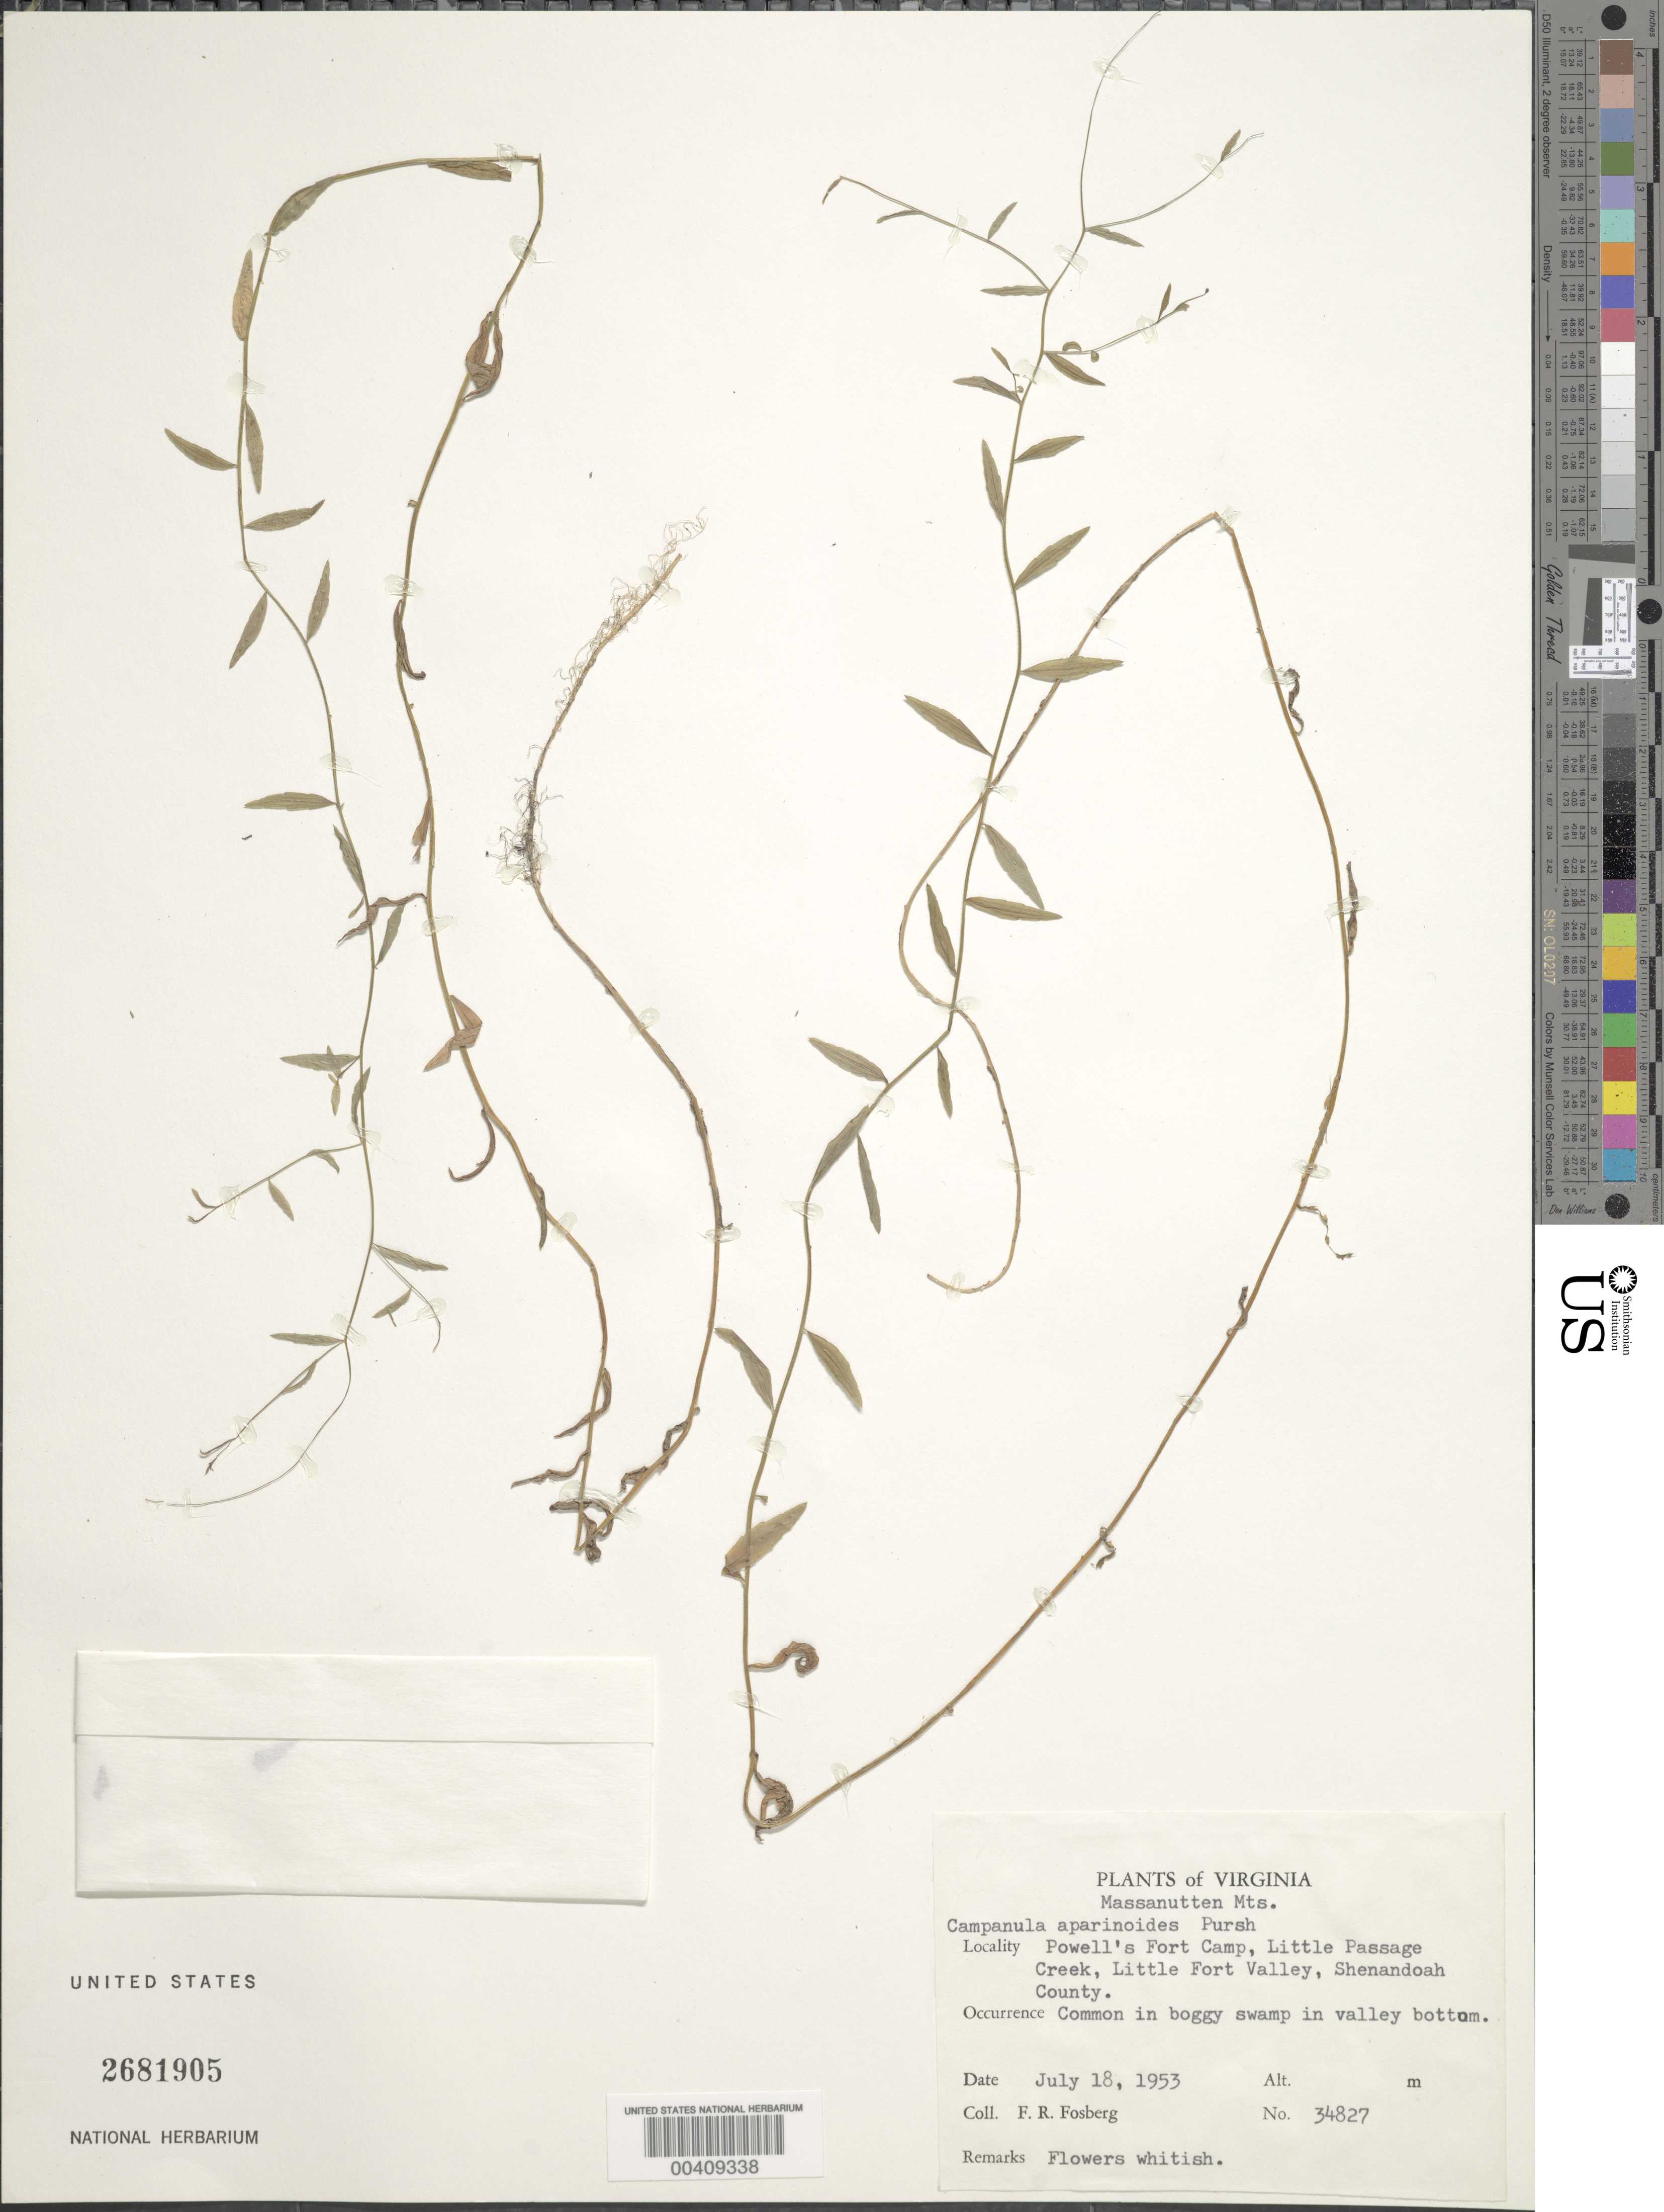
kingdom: Plantae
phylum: Tracheophyta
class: Magnoliopsida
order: Asterales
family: Campanulaceae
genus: Campanula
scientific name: Campanula aparinoides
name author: Pursh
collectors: F. R. Fosberg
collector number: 34827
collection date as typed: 18 Jul 1953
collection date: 1953-07-18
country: United States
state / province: Virginia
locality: Powell's fort camp, little passage creek, little fort valley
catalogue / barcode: US 2681905